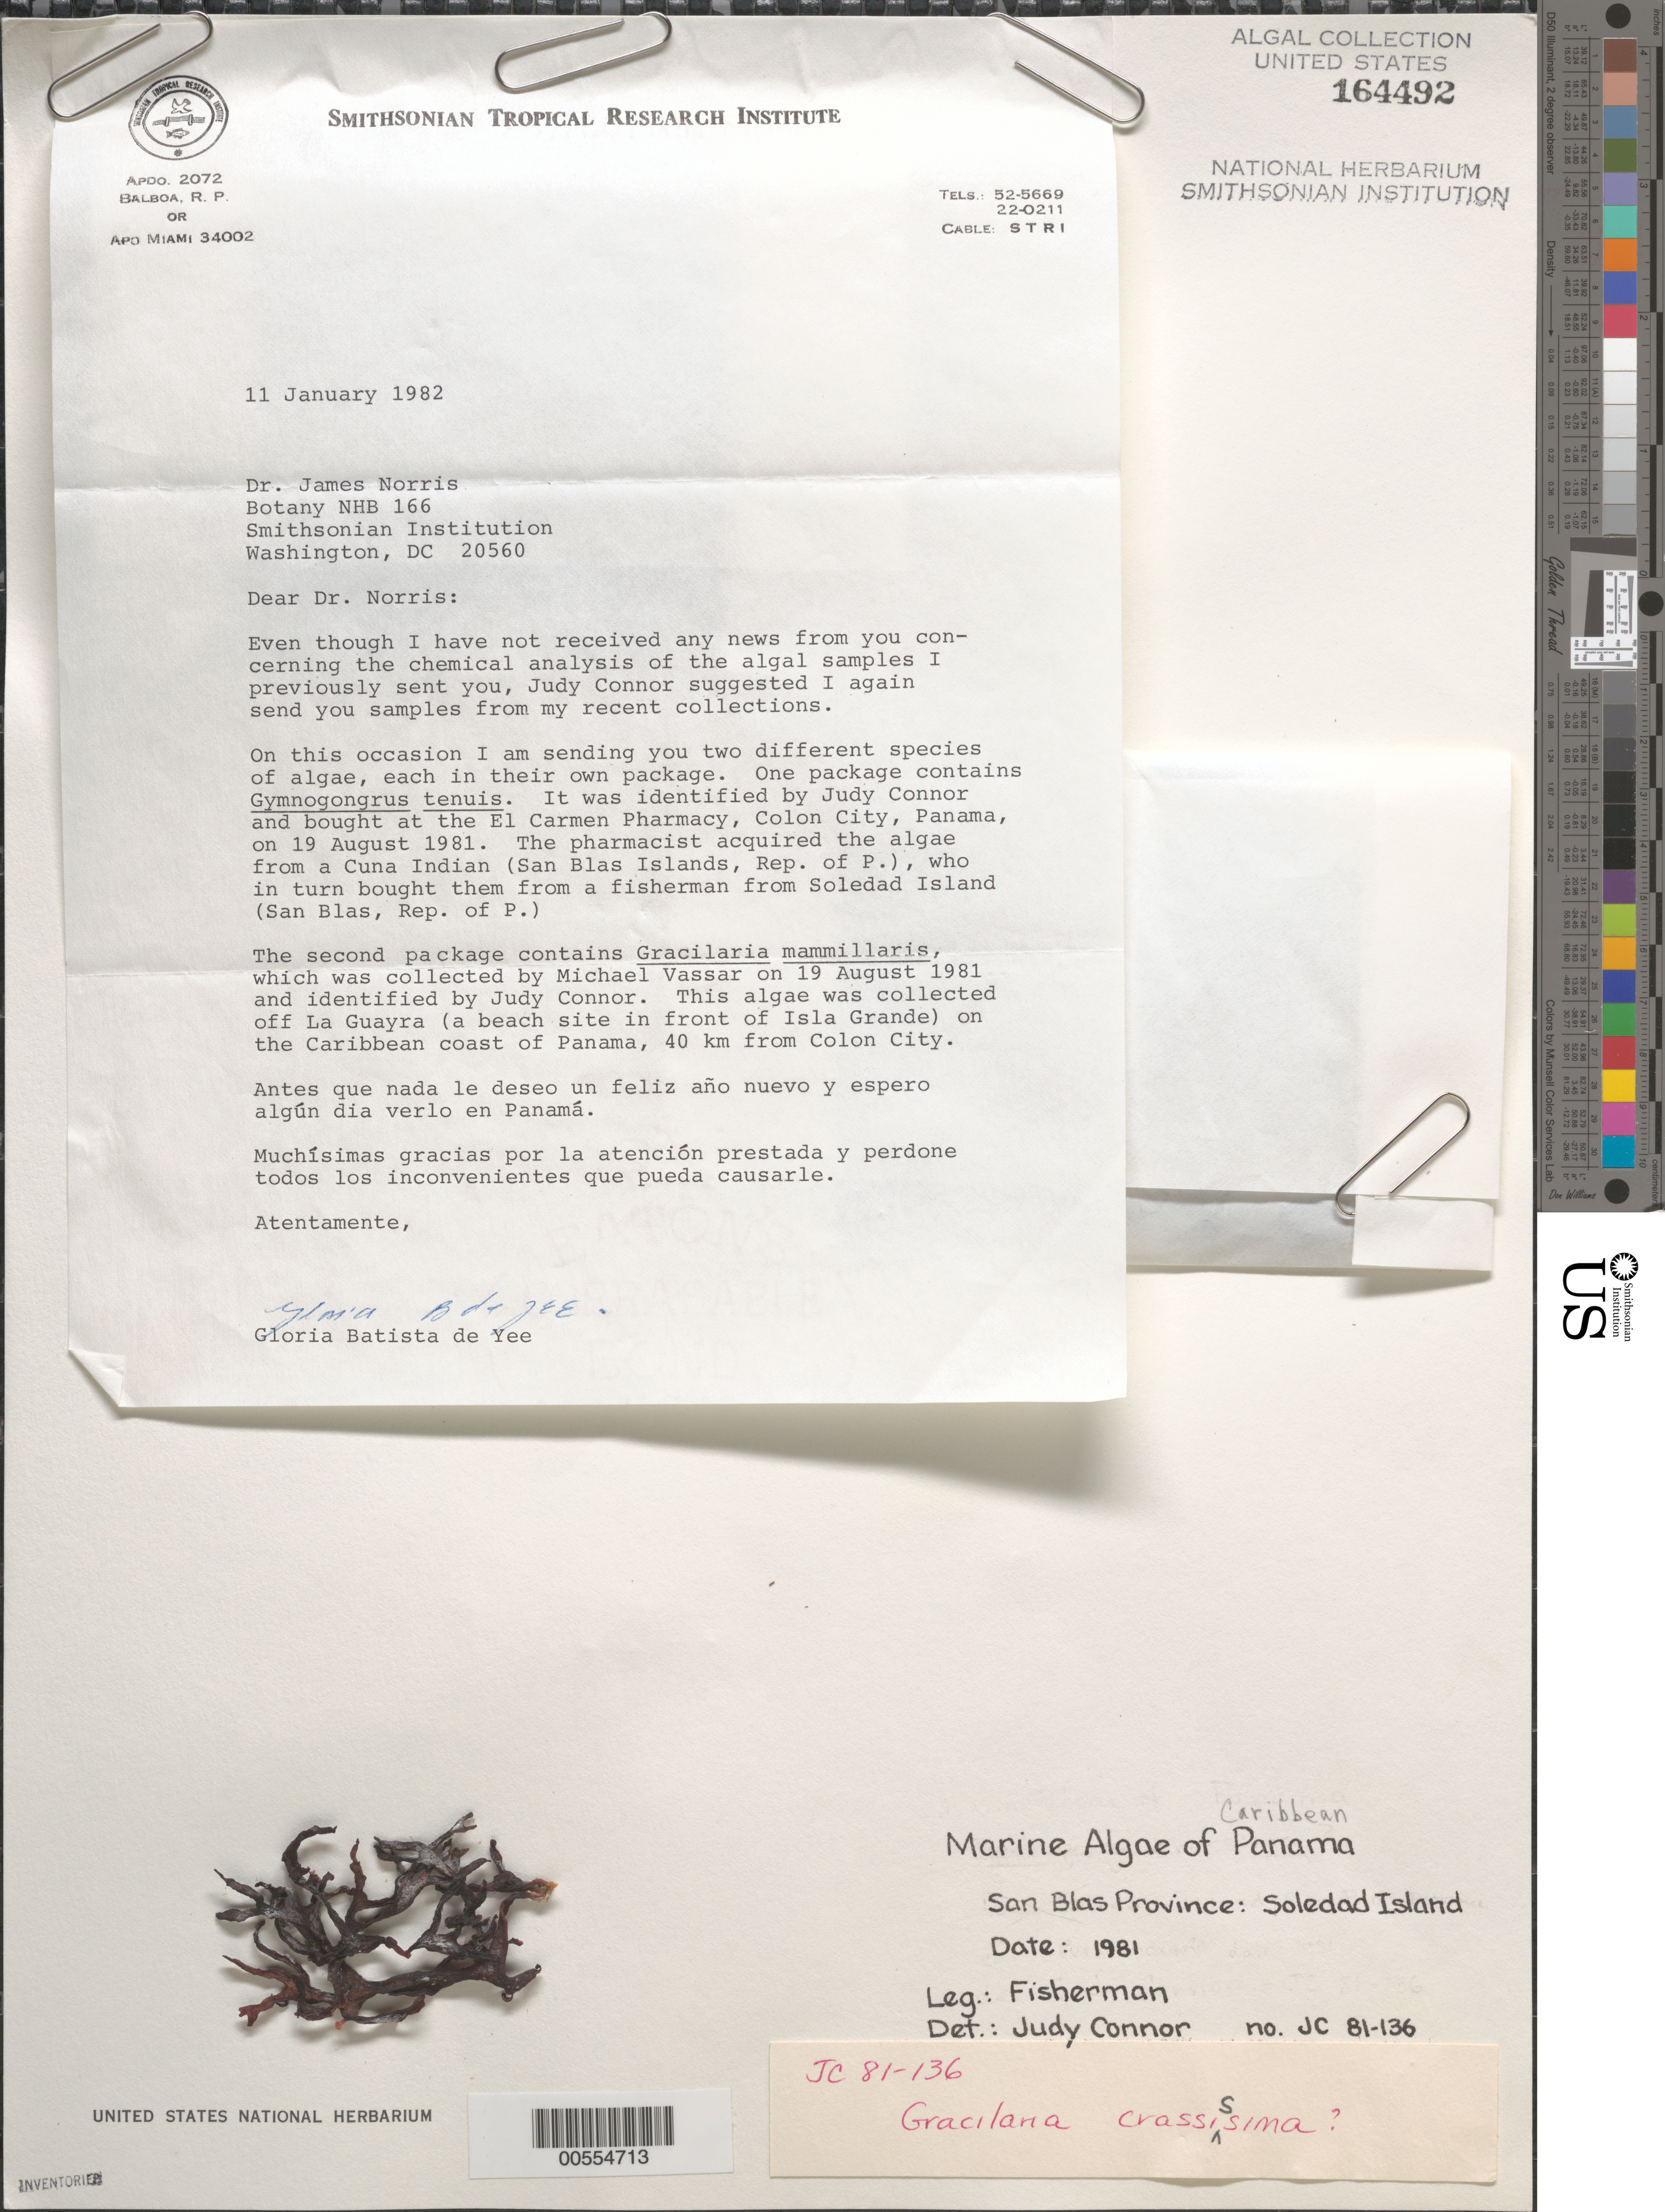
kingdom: Plantae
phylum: Rhodophyta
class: Florideophyceae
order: Gracilariales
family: Gracilariaceae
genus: Gracilaria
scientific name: Gracilaria crassissima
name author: (P. Crouan & H. Crouan) P. Crouan & H. Crouan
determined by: Connor, J.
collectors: Fisherman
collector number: JC 81-136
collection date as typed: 1981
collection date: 1981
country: Panama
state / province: Kuna Yala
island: Soledad Island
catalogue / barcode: US 164492